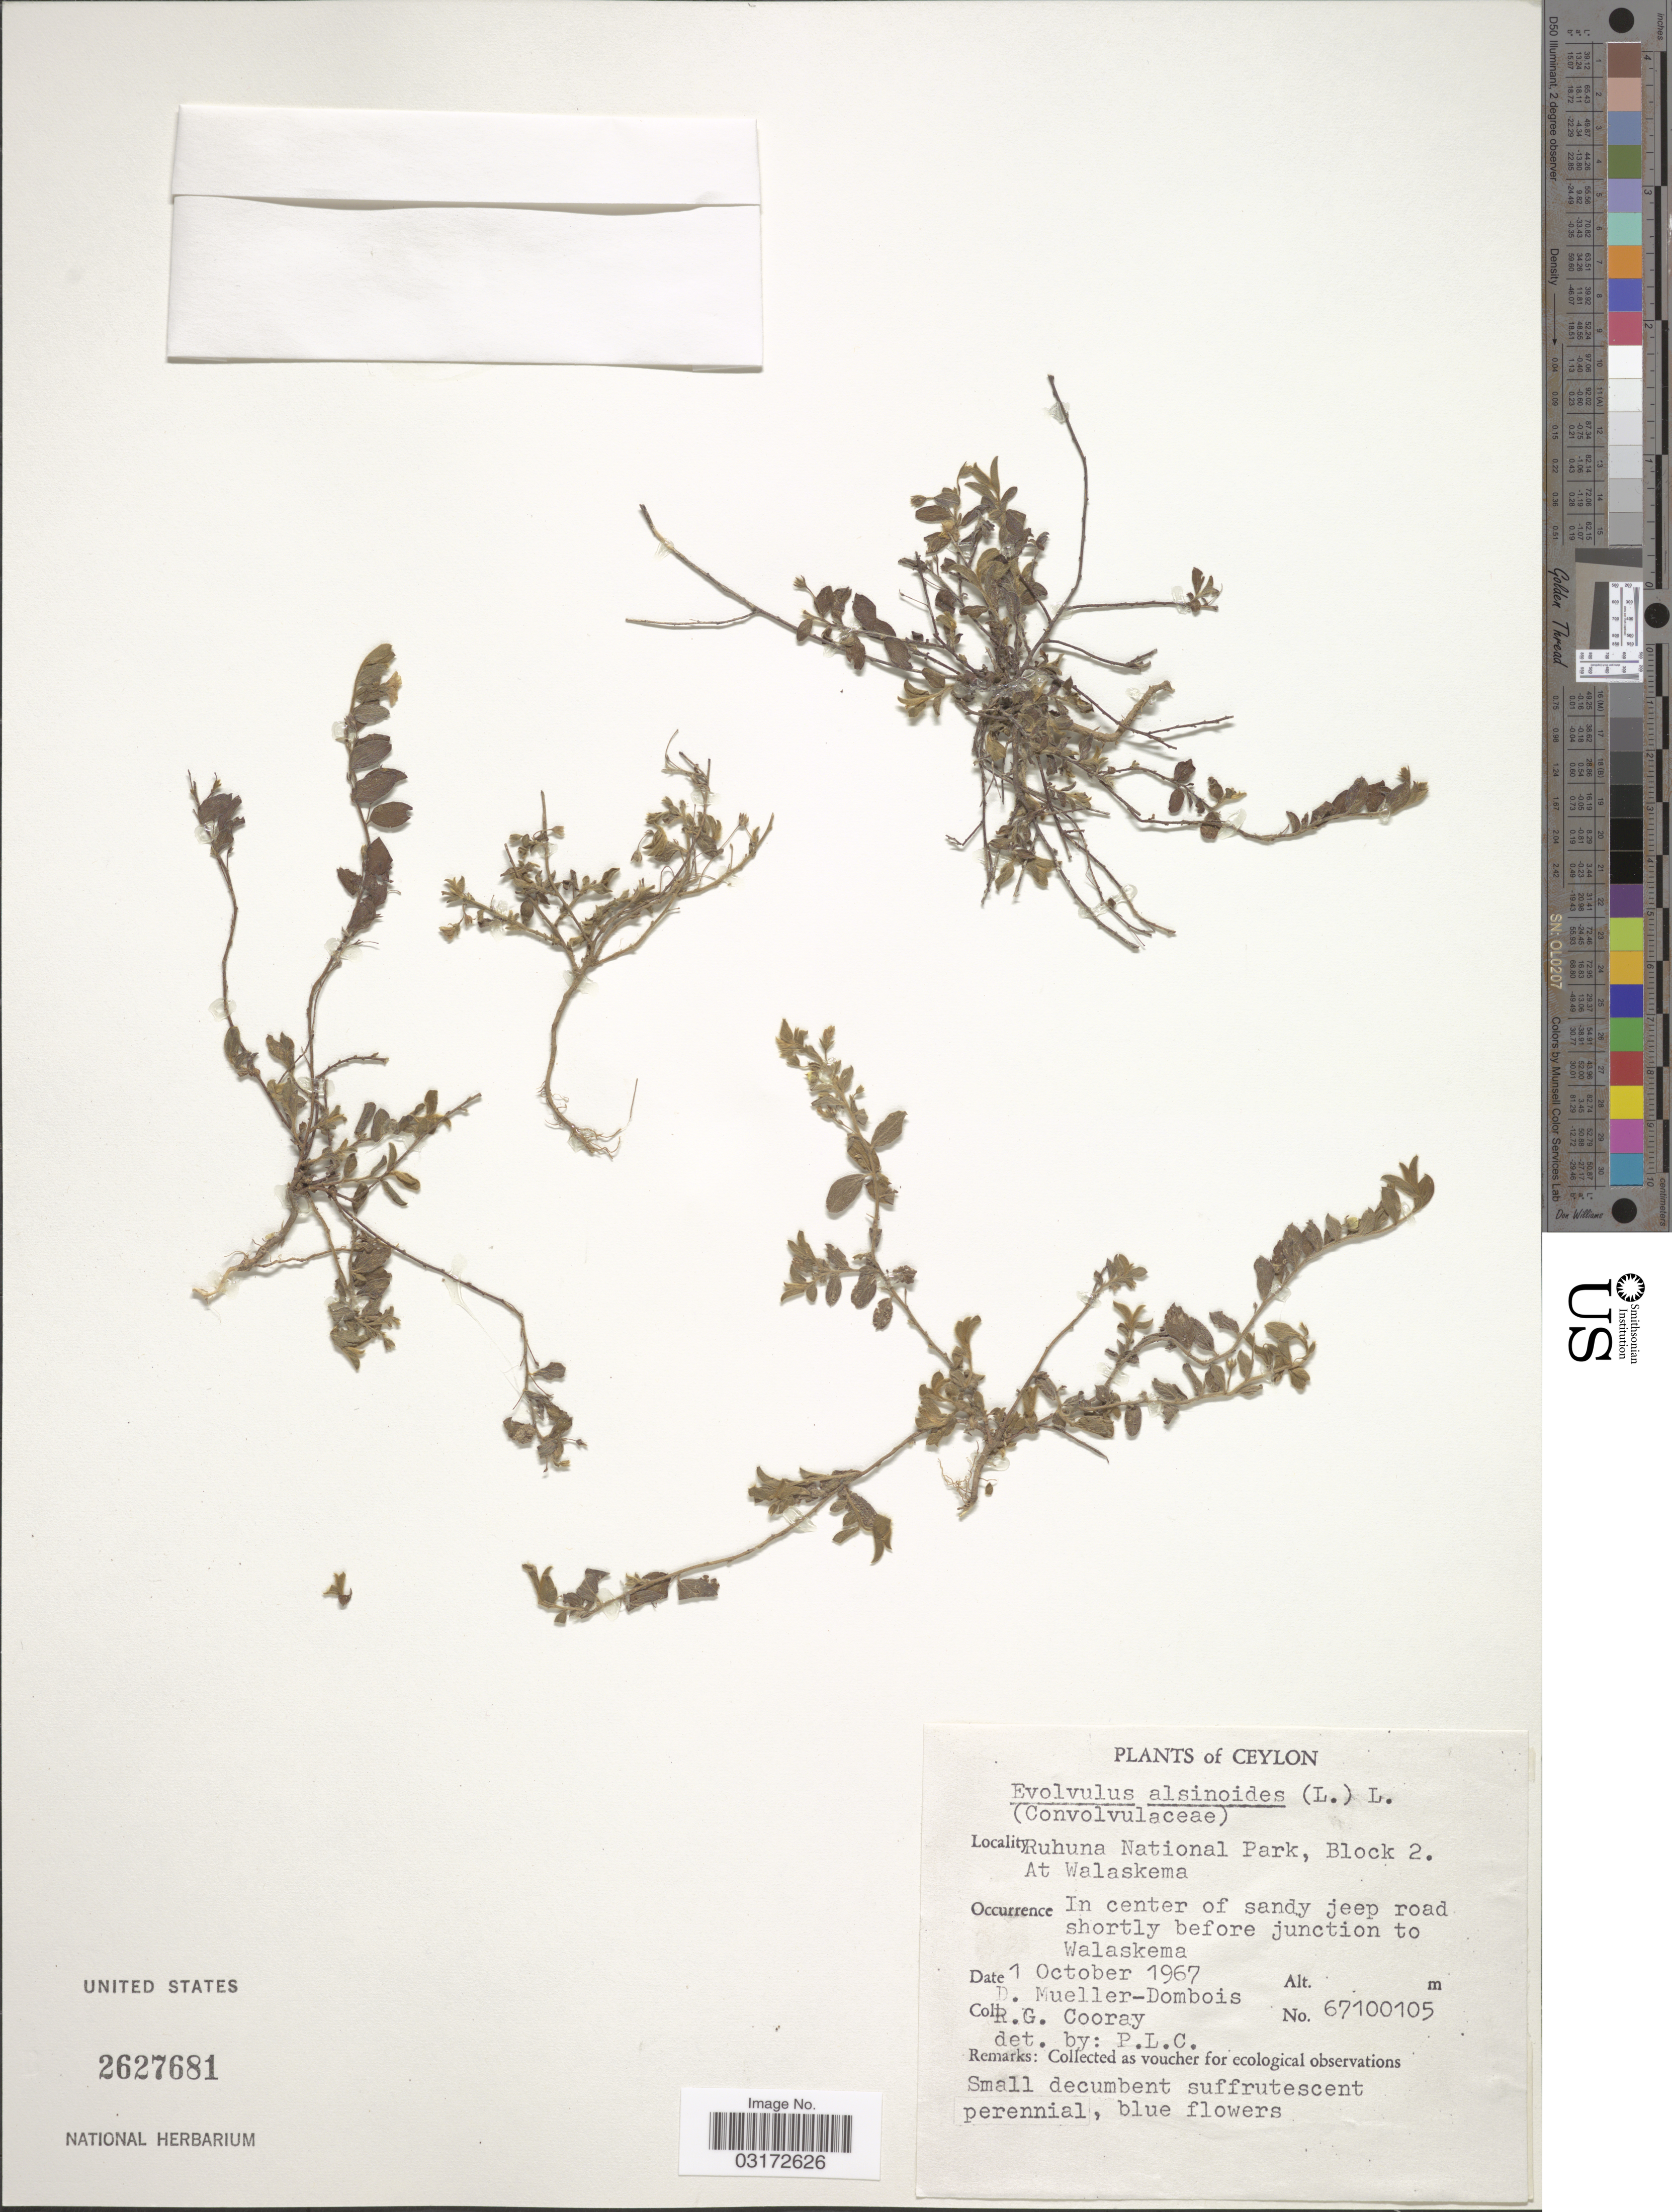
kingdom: Plantae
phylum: Tracheophyta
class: Magnoliopsida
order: Solanales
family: Convolvulaceae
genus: Evolvulus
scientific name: Evolvulus alsinoides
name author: (L.) L.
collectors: D. Mueller-Dombois & R. Cooray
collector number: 67100105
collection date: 1967-10-01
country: Sri Lanka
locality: Ceylon. Ruhuna National Park, Block 2. At Walaskema. In center of sandy jeep road shortly before junction to Walaskema.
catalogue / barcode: US 2627681